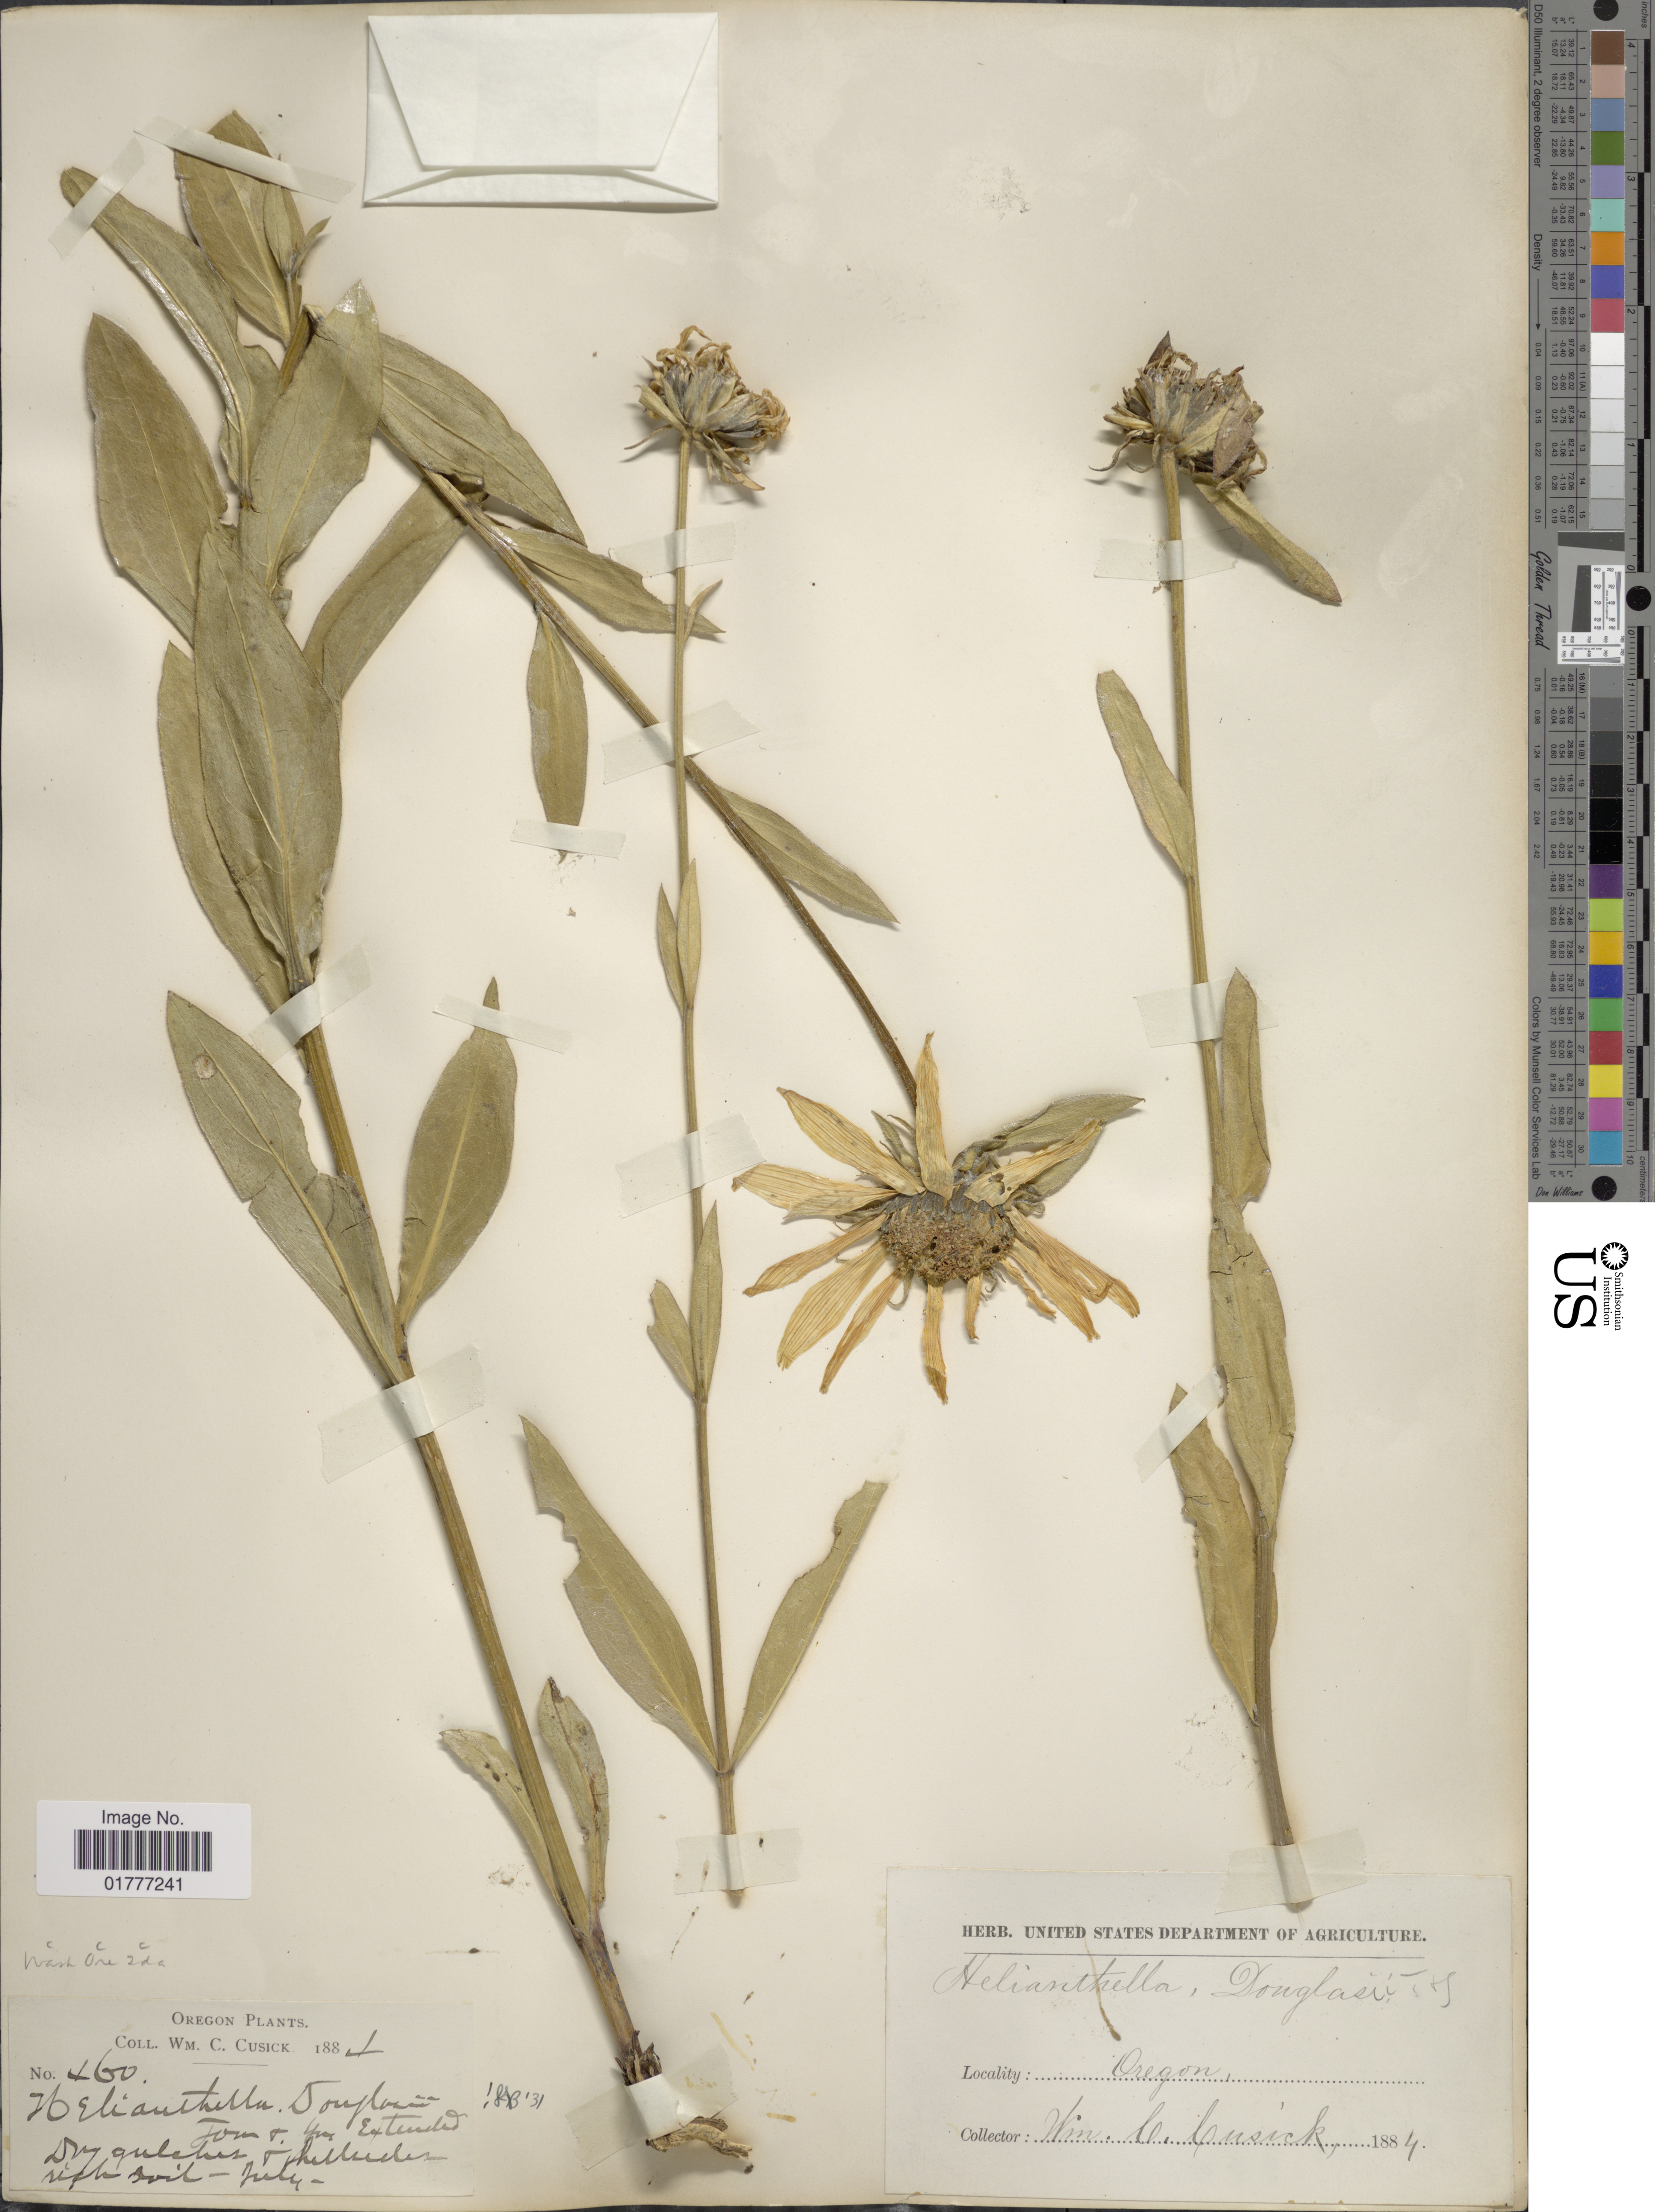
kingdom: Plantae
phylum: Tracheophyta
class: Magnoliopsida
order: Asterales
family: Asteraceae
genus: Helianthella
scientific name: Helianthella douglasii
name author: Torr. & A. Gray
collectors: W. C. Cusick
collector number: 460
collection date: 1884-07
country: United States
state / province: Oregon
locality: Dry gulches of hillsides, rich soil